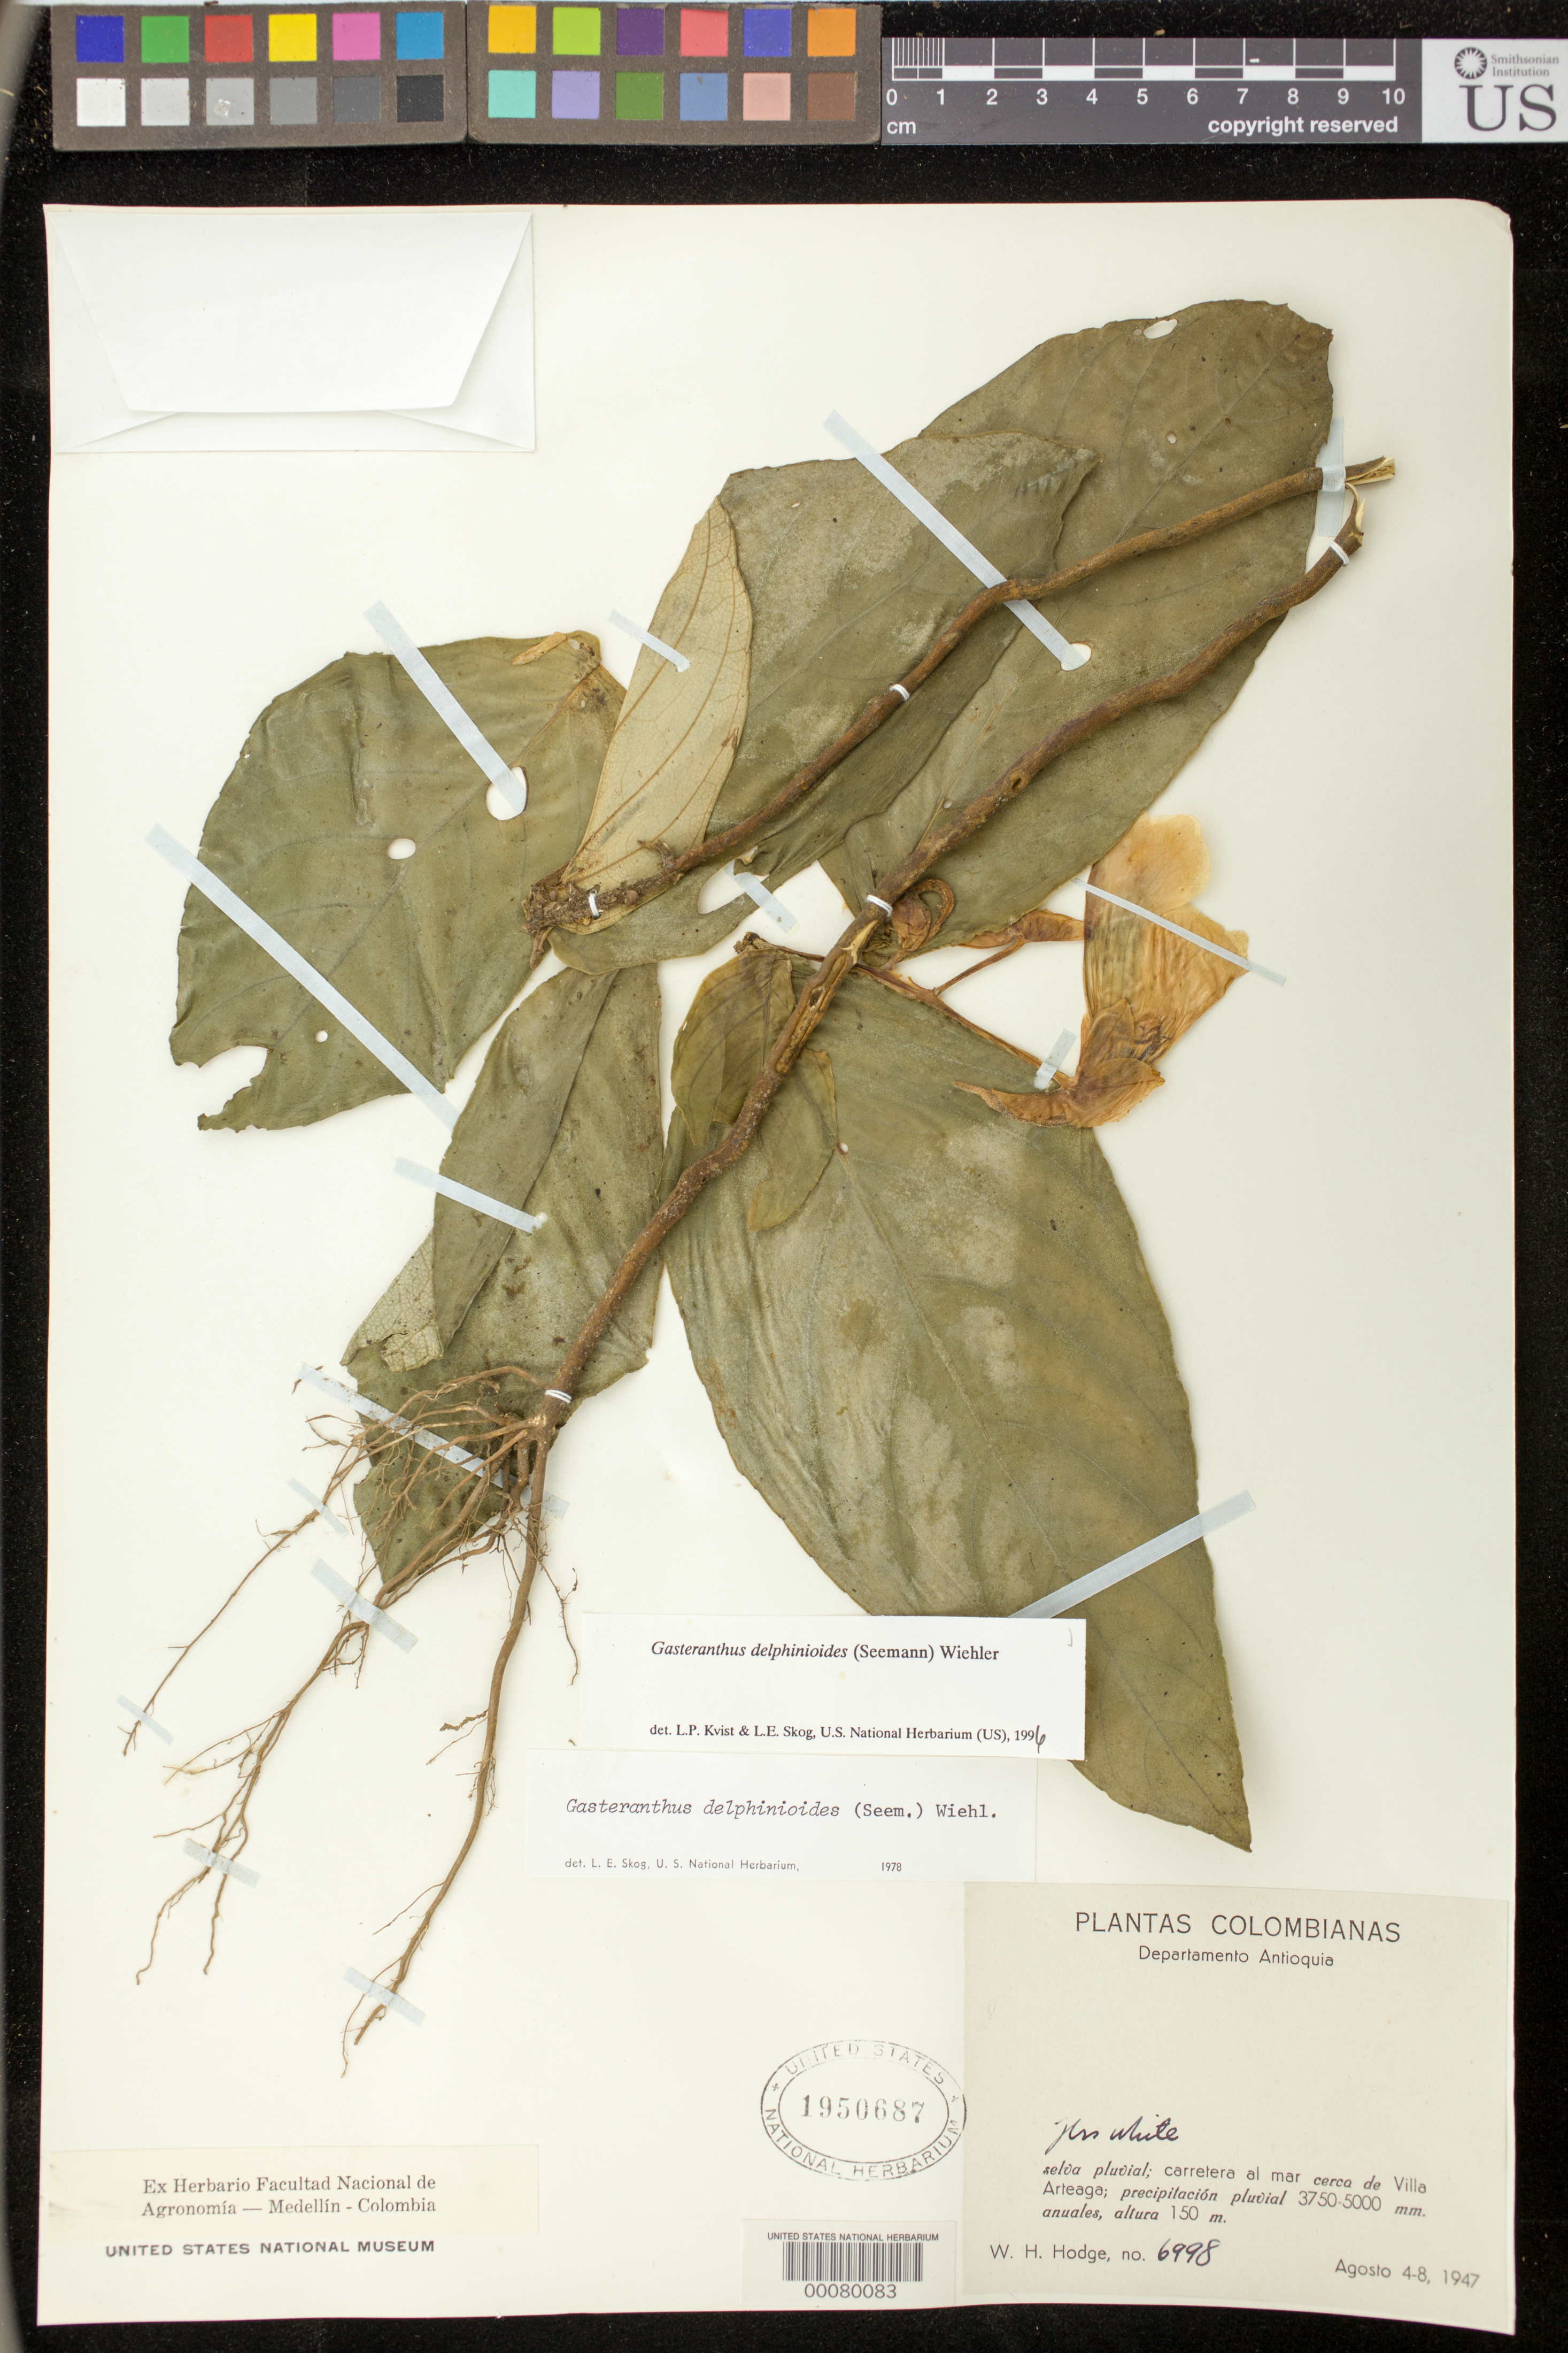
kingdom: Plantae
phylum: Tracheophyta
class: Magnoliopsida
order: Lamiales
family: Gesneriaceae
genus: Gasteranthus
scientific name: Gasteranthus delphinioides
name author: (Seem.) Wiehler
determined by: Skog, Laurence E.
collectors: W. Hodge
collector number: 6998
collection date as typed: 4-8 Aug 1947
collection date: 1947-08-04/1947-08-08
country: Colombia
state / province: Antioquia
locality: Carretera al mar cerca de Villa Arteaga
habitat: Selva pluvial, precipitatión pluvial 3750-5000 mm anuales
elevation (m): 150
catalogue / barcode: US 1950687